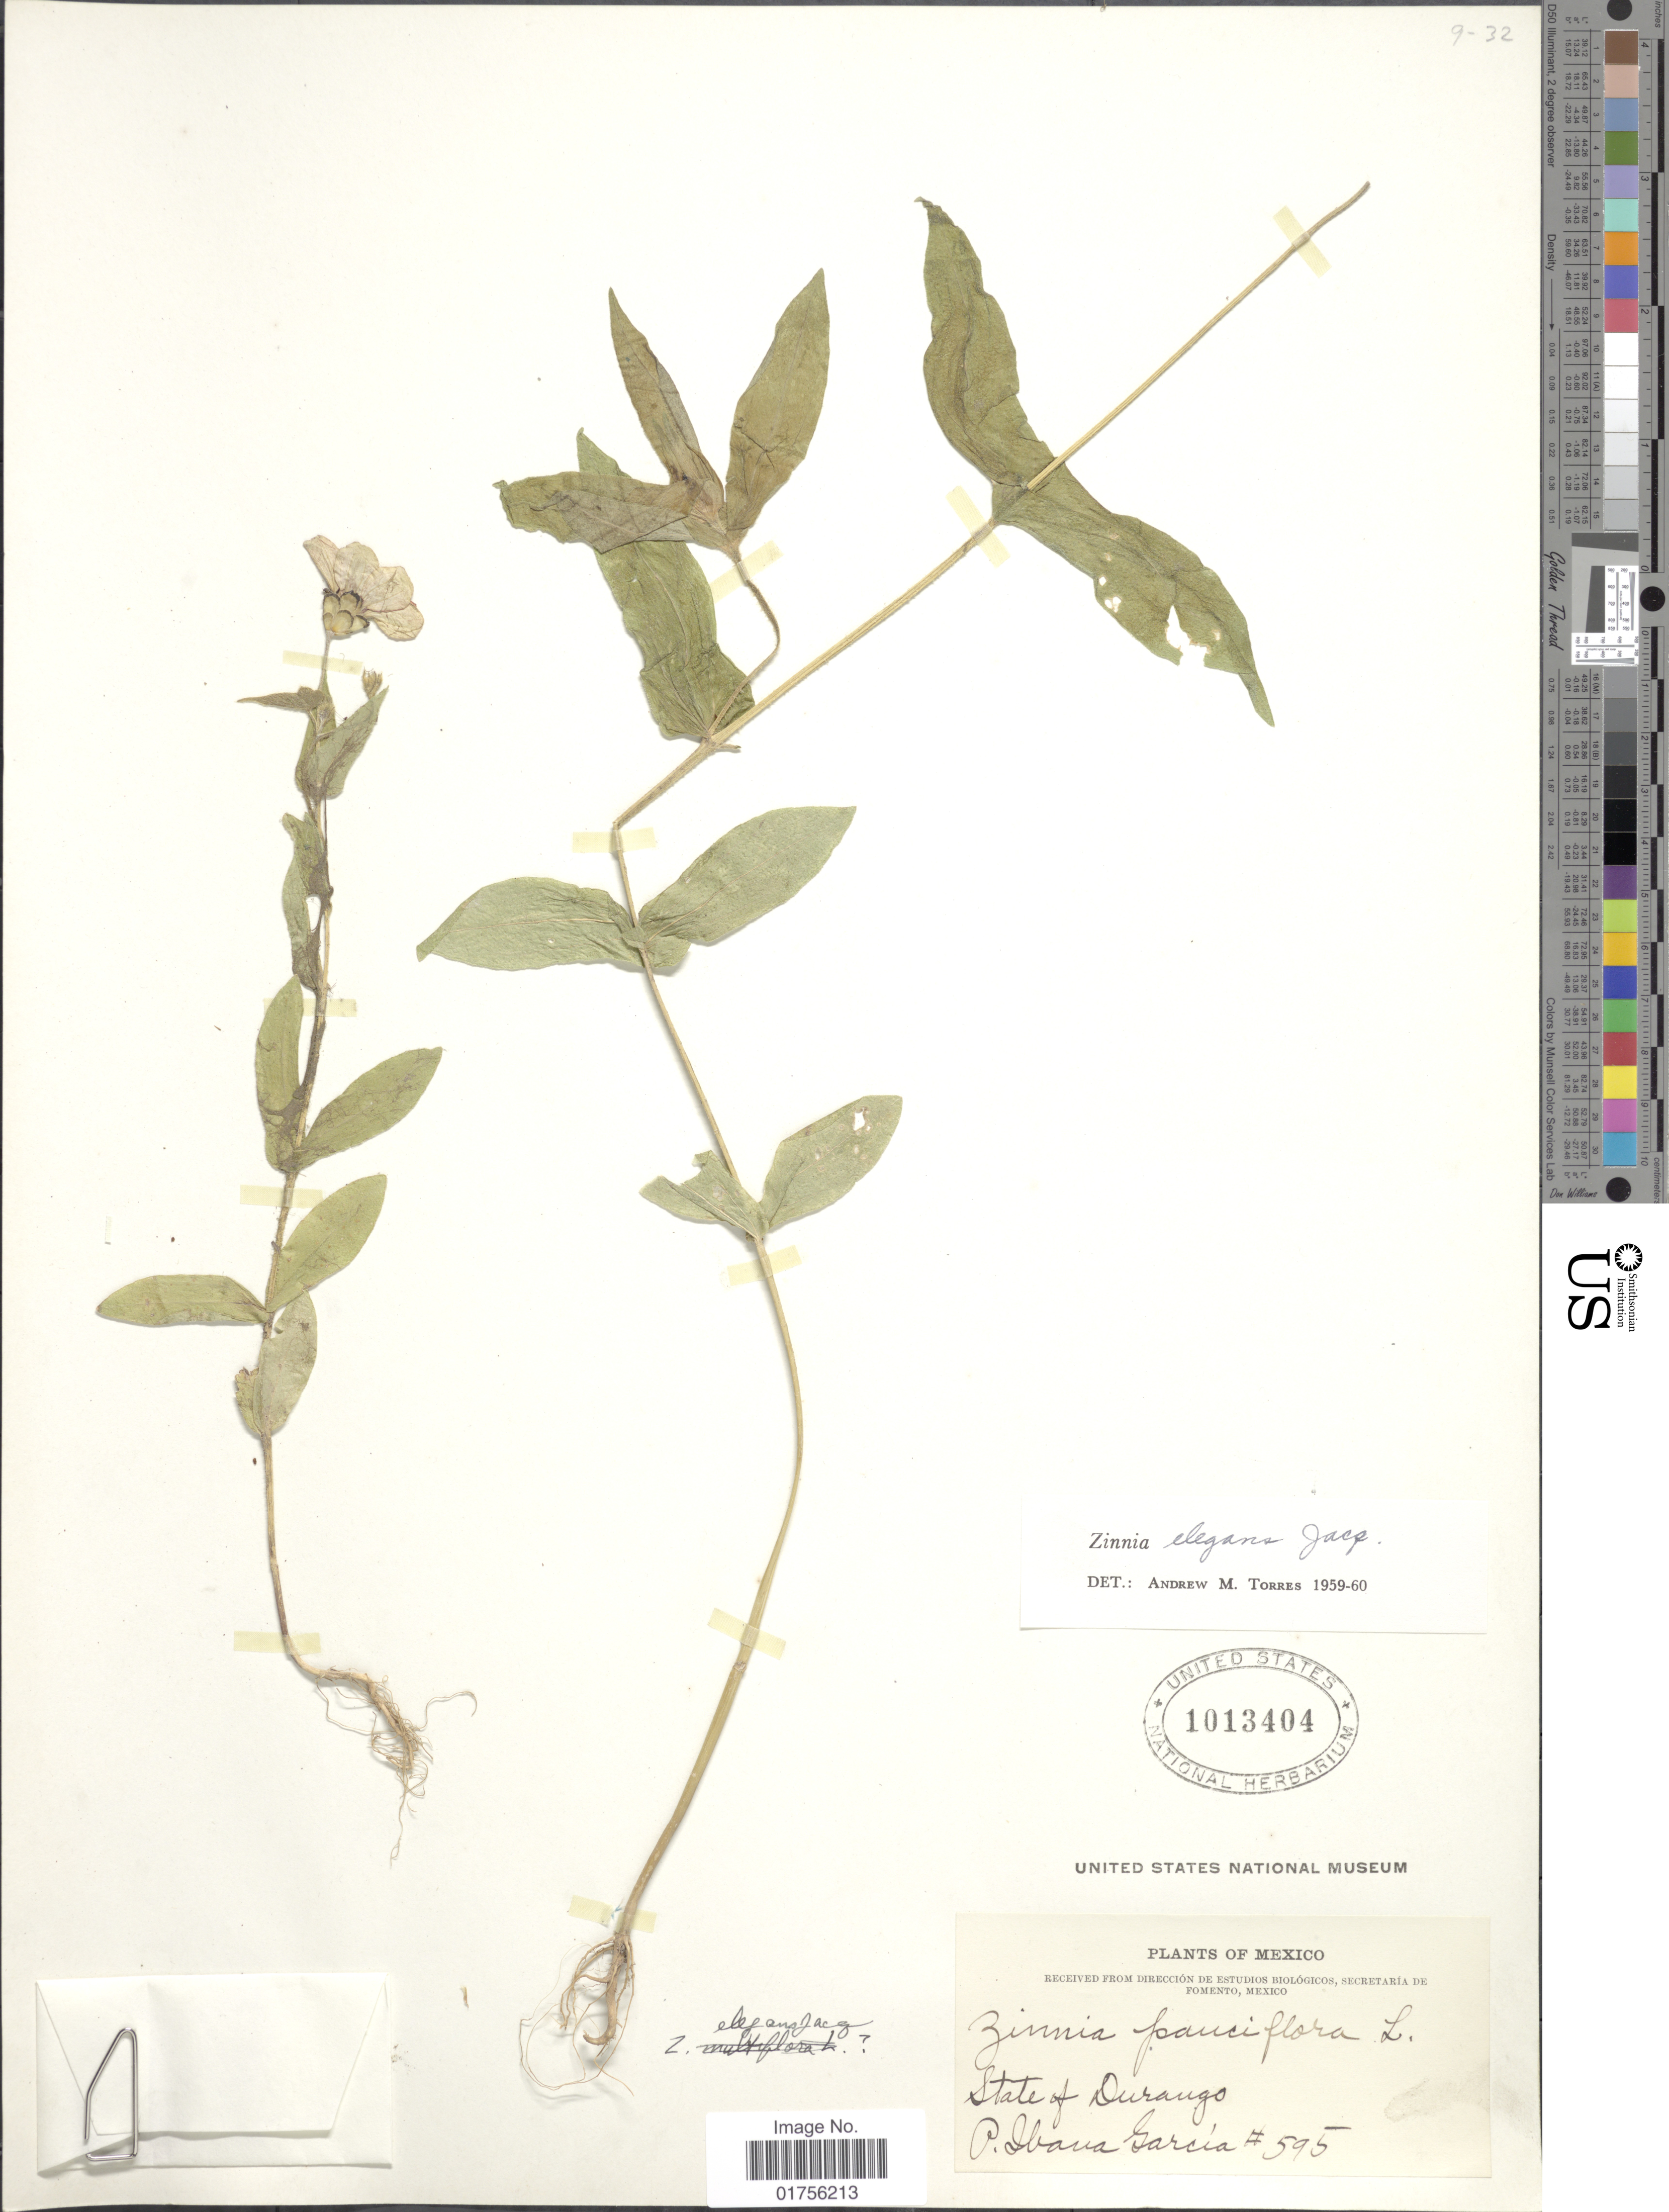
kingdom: Plantae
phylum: Tracheophyta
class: Magnoliopsida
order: Asterales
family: Asteraceae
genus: Zinnia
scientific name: Zinnia elegans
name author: Jacq.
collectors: P. Ibana-Garcia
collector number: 595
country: Mexico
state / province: Durango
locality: State of Durango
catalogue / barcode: US 1013404